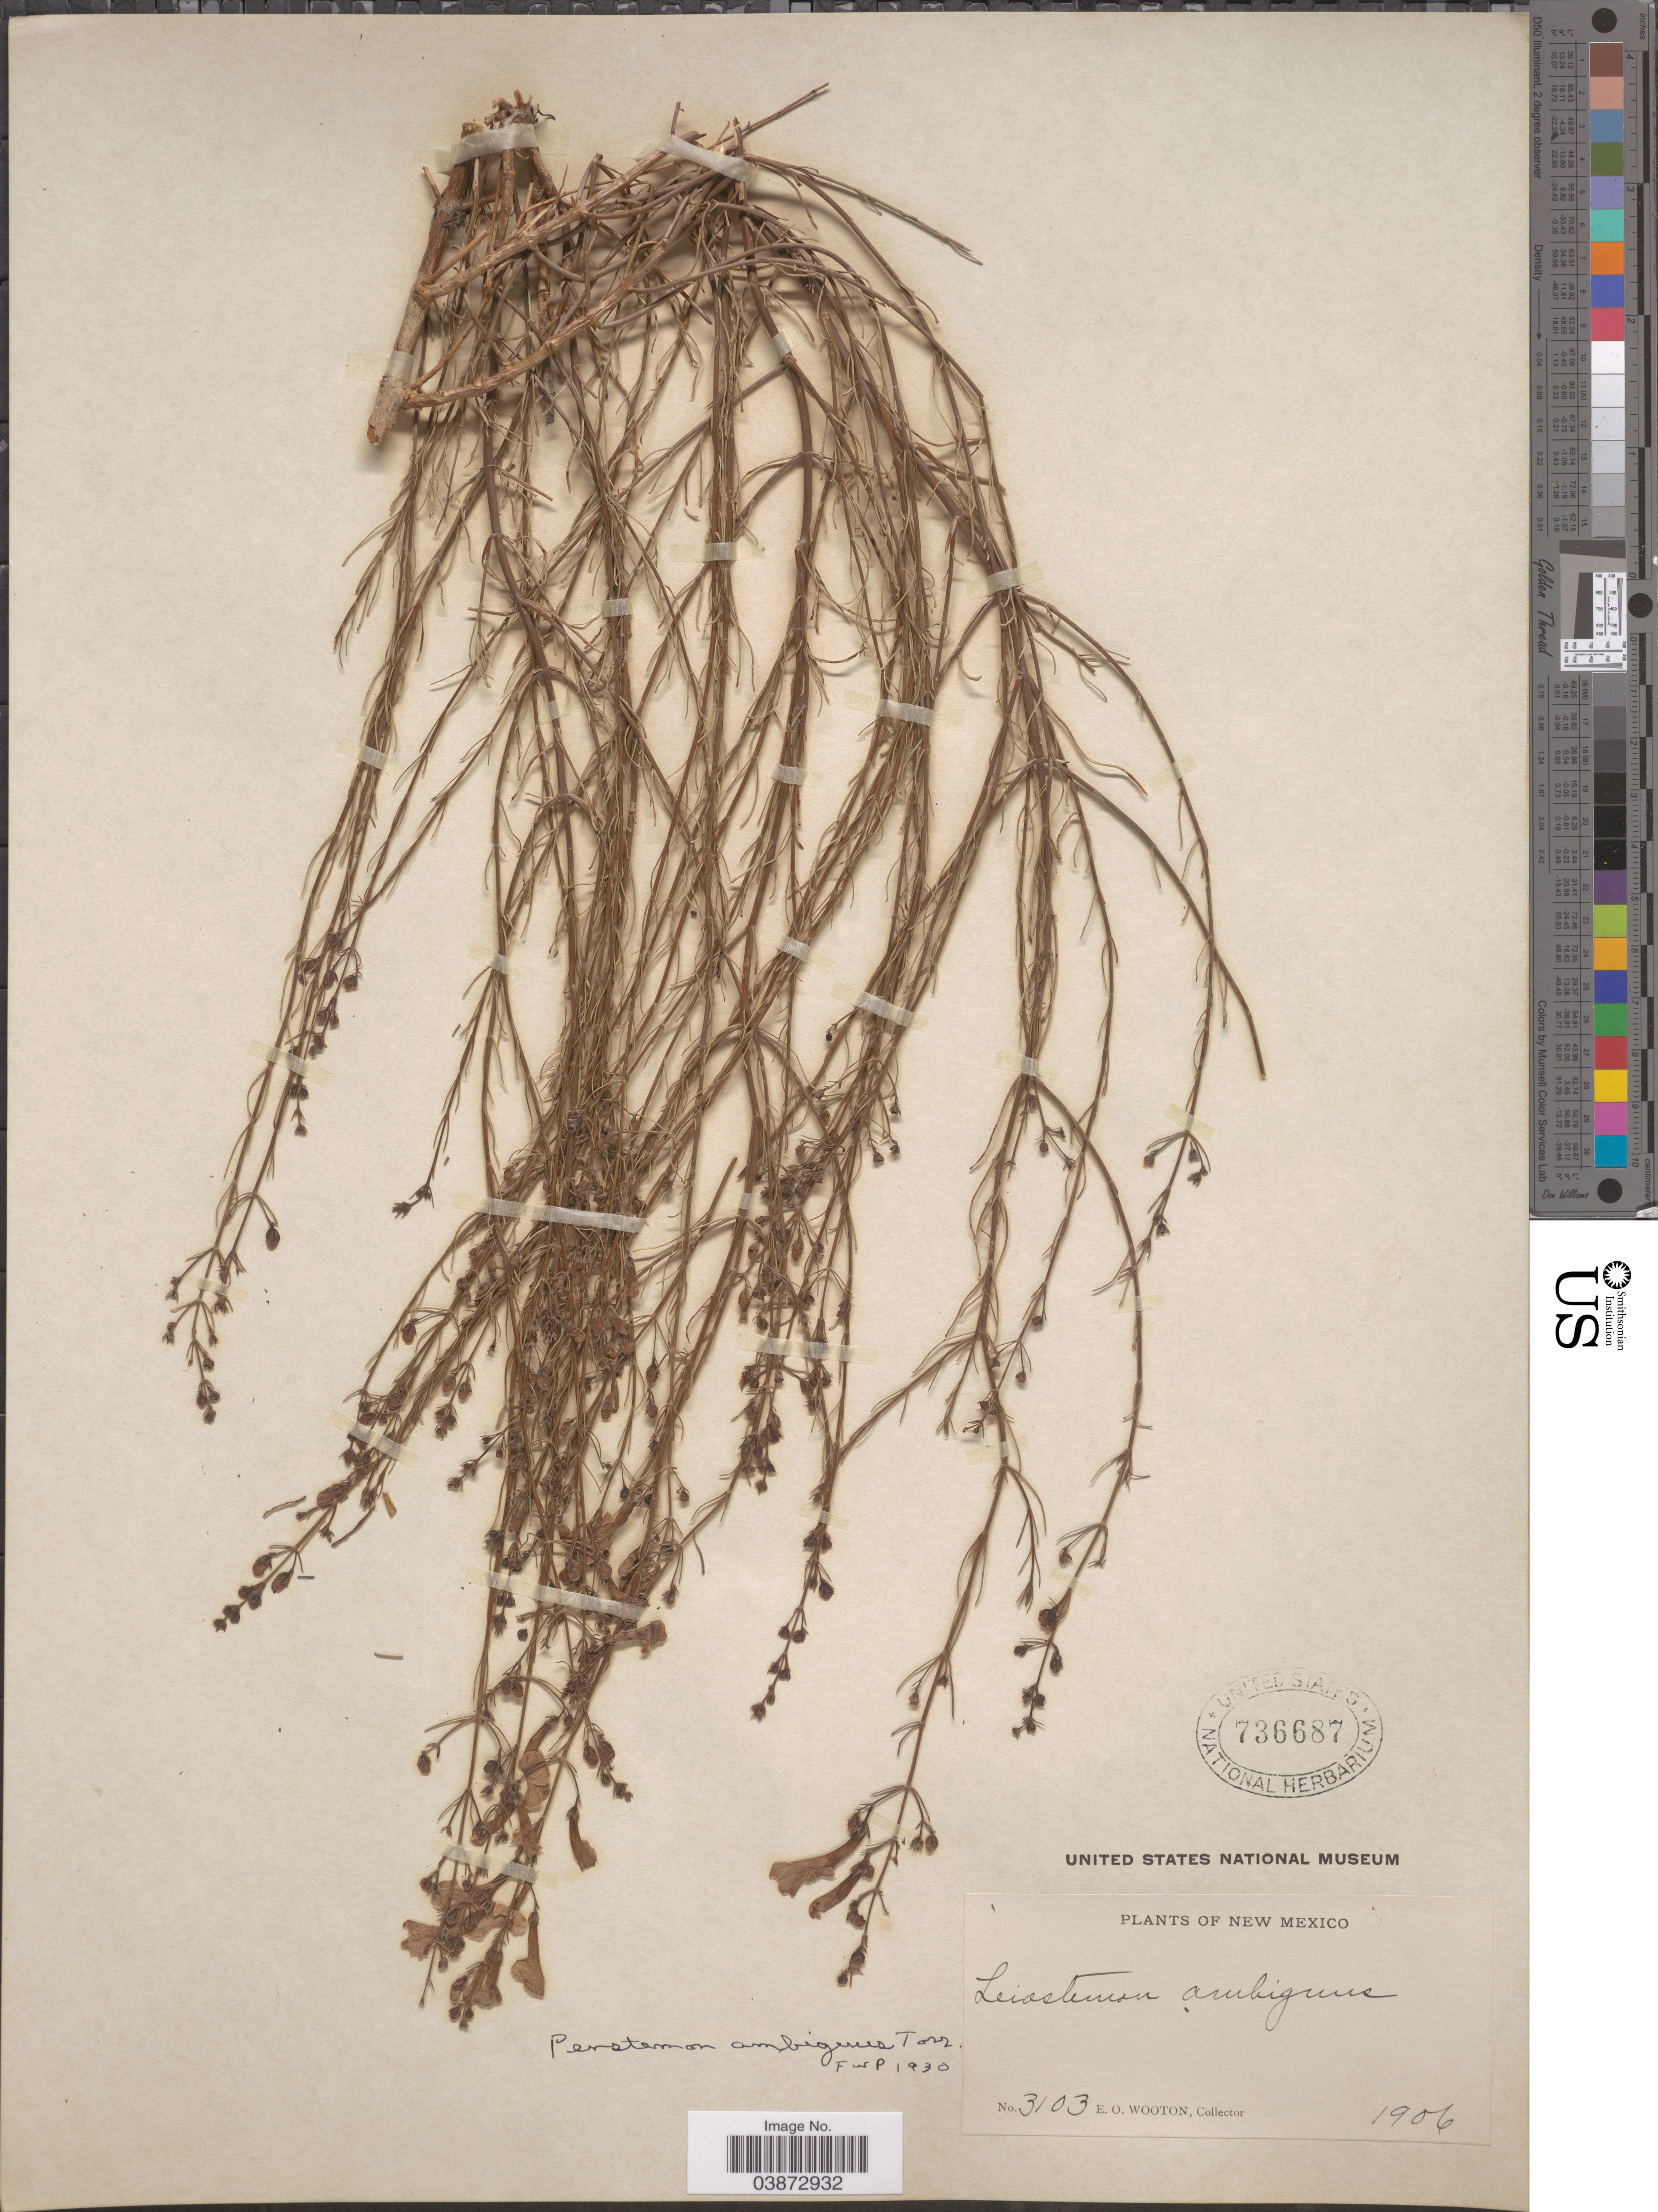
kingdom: Plantae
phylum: Tracheophyta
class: Magnoliopsida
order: Lamiales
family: Plantaginaceae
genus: Penstemon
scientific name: Penstemon ambiguus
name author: Torr.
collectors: E. O. Wooton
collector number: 3103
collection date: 1906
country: United States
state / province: New Mexico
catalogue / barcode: US 736687